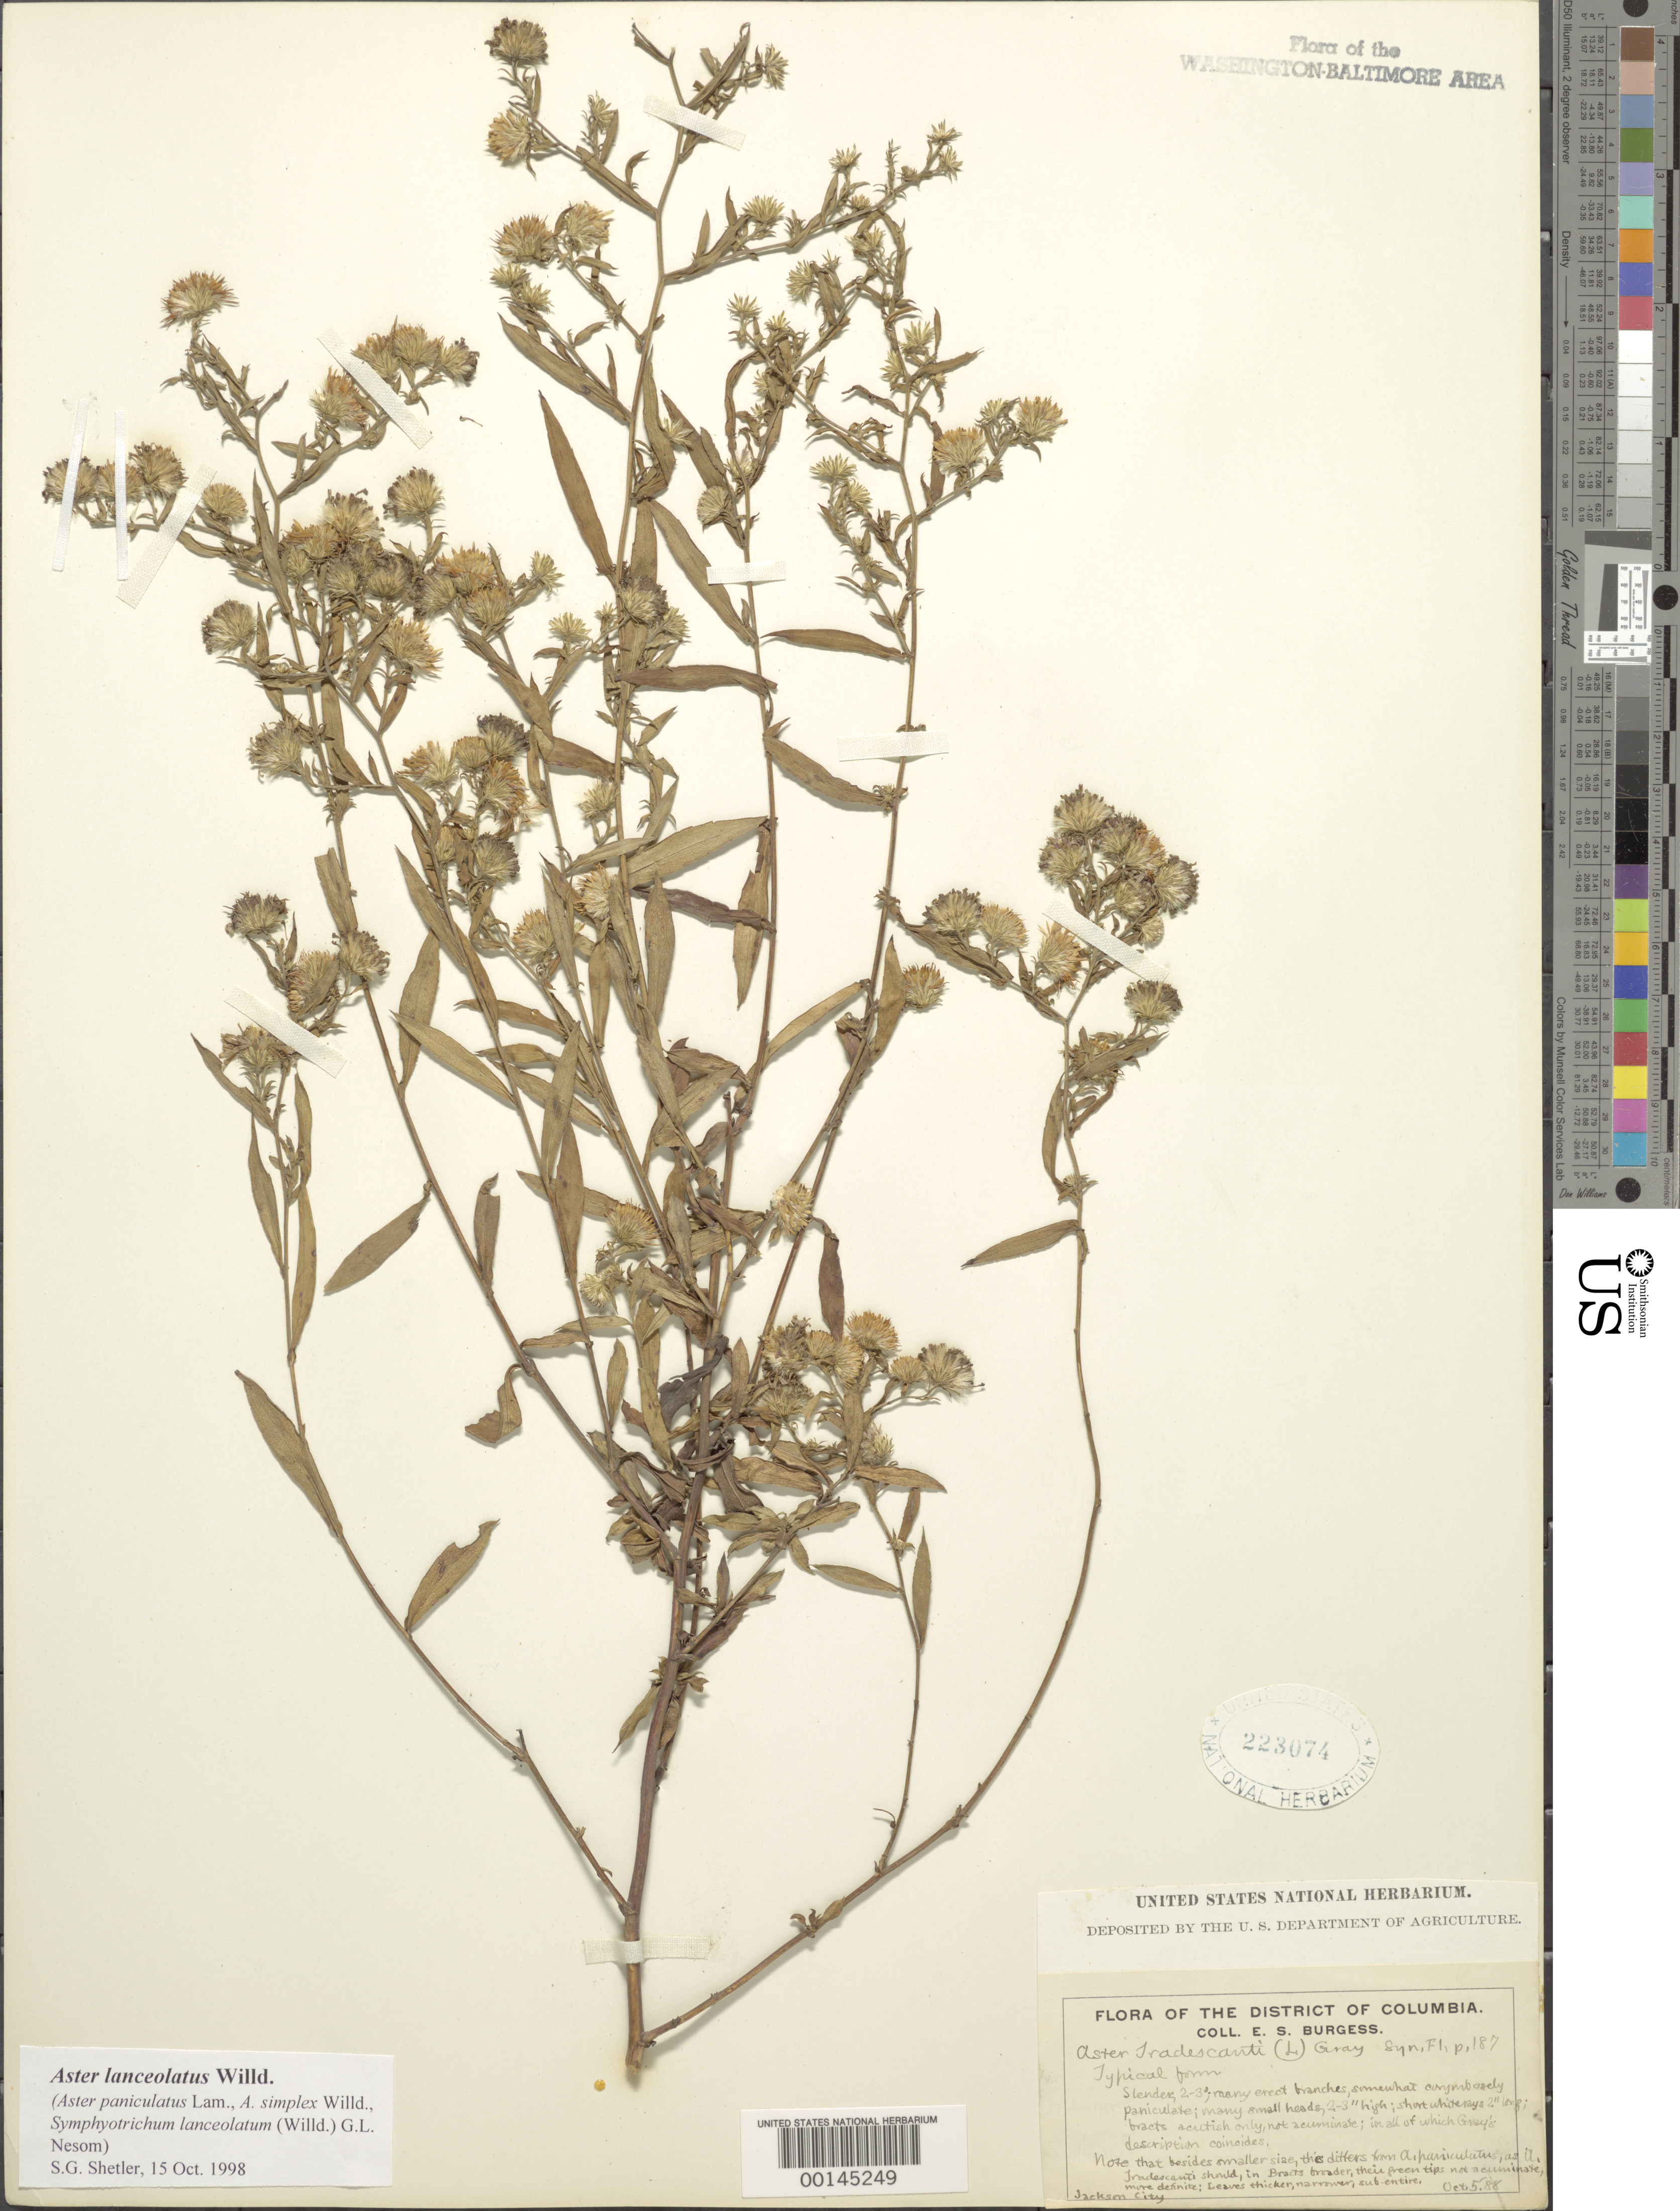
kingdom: Plantae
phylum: Tracheophyta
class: Magnoliopsida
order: Asterales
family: Asteraceae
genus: Symphyotrichum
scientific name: Symphyotrichum lanceolatum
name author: (Willd.) G.L. Nesom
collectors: E. Burgess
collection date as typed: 05 Oct 1888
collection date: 1888-10-05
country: United States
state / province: Virginia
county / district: Arlington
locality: Jackson City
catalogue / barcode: US 223074